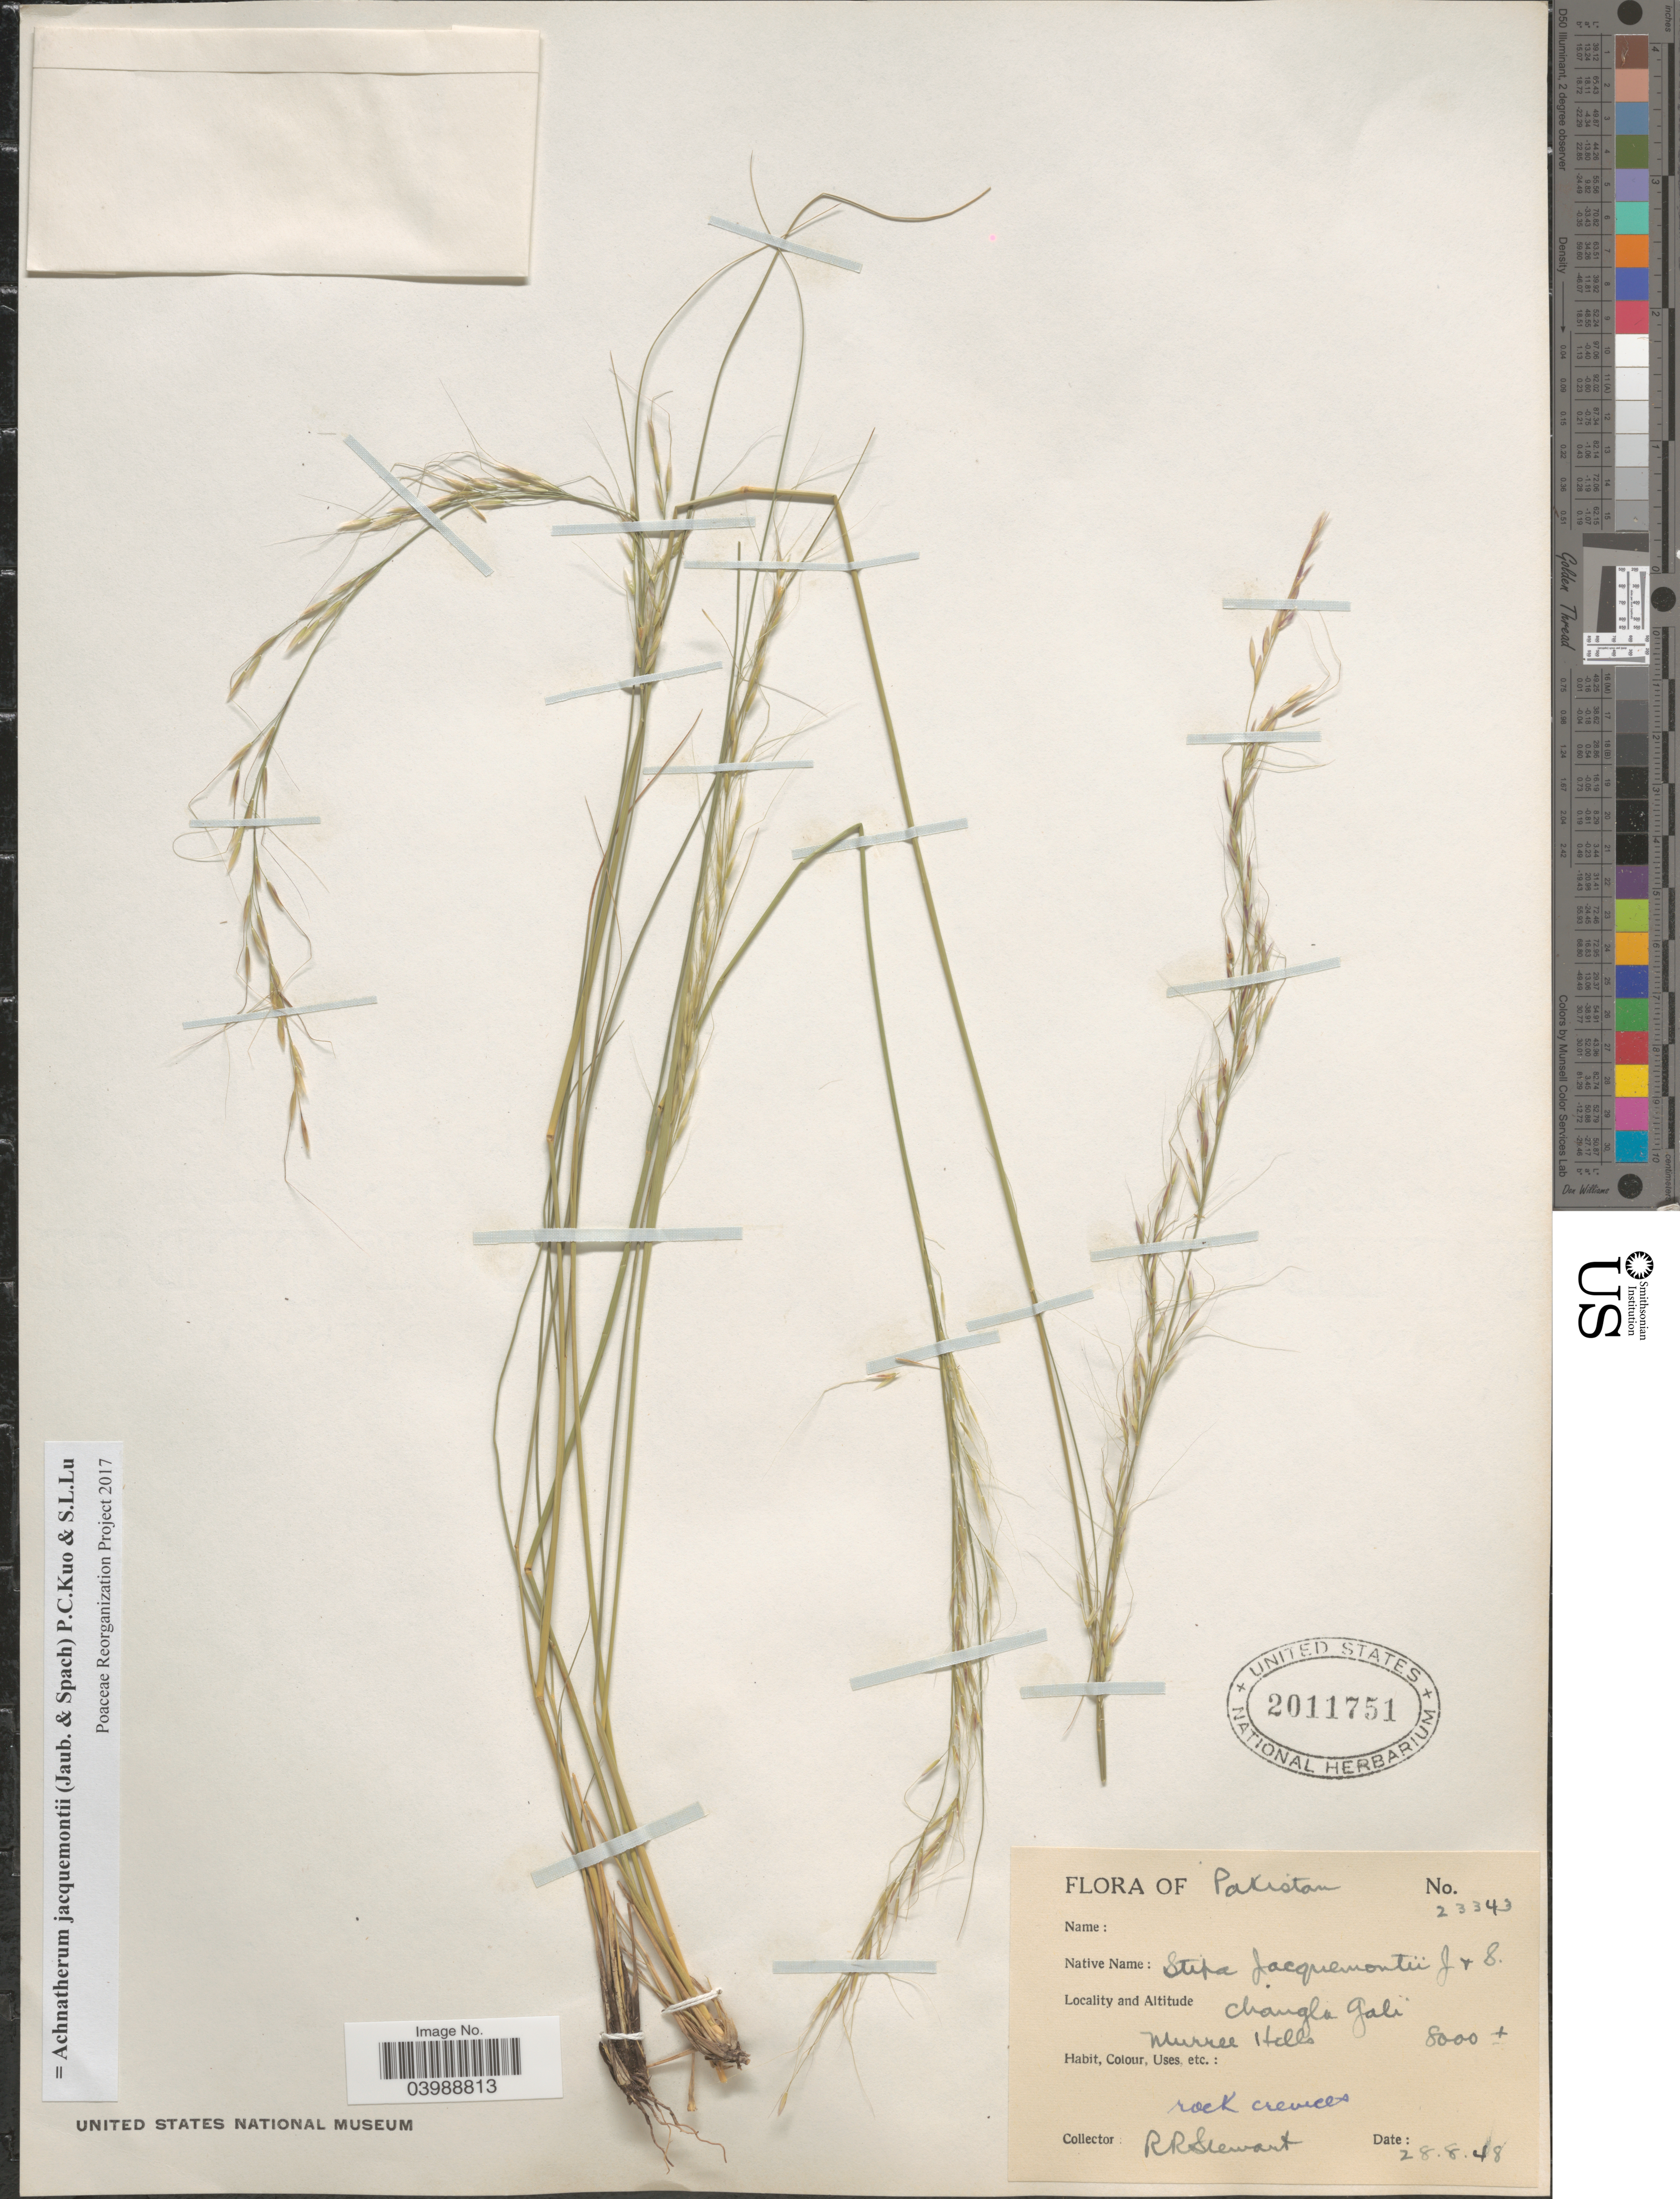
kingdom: Plantae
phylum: Tracheophyta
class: Liliopsida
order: Poales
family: Poaceae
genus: Achnatherum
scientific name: Achnatherum jacquemontii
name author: (Jaub.) P.C. Kuo & S.L. Lu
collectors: R. Stewart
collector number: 23343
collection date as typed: Transcribed d/m/y: 28/8/48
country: Pakistan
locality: Changla Gali. Murree Hills.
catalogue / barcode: US 2011751